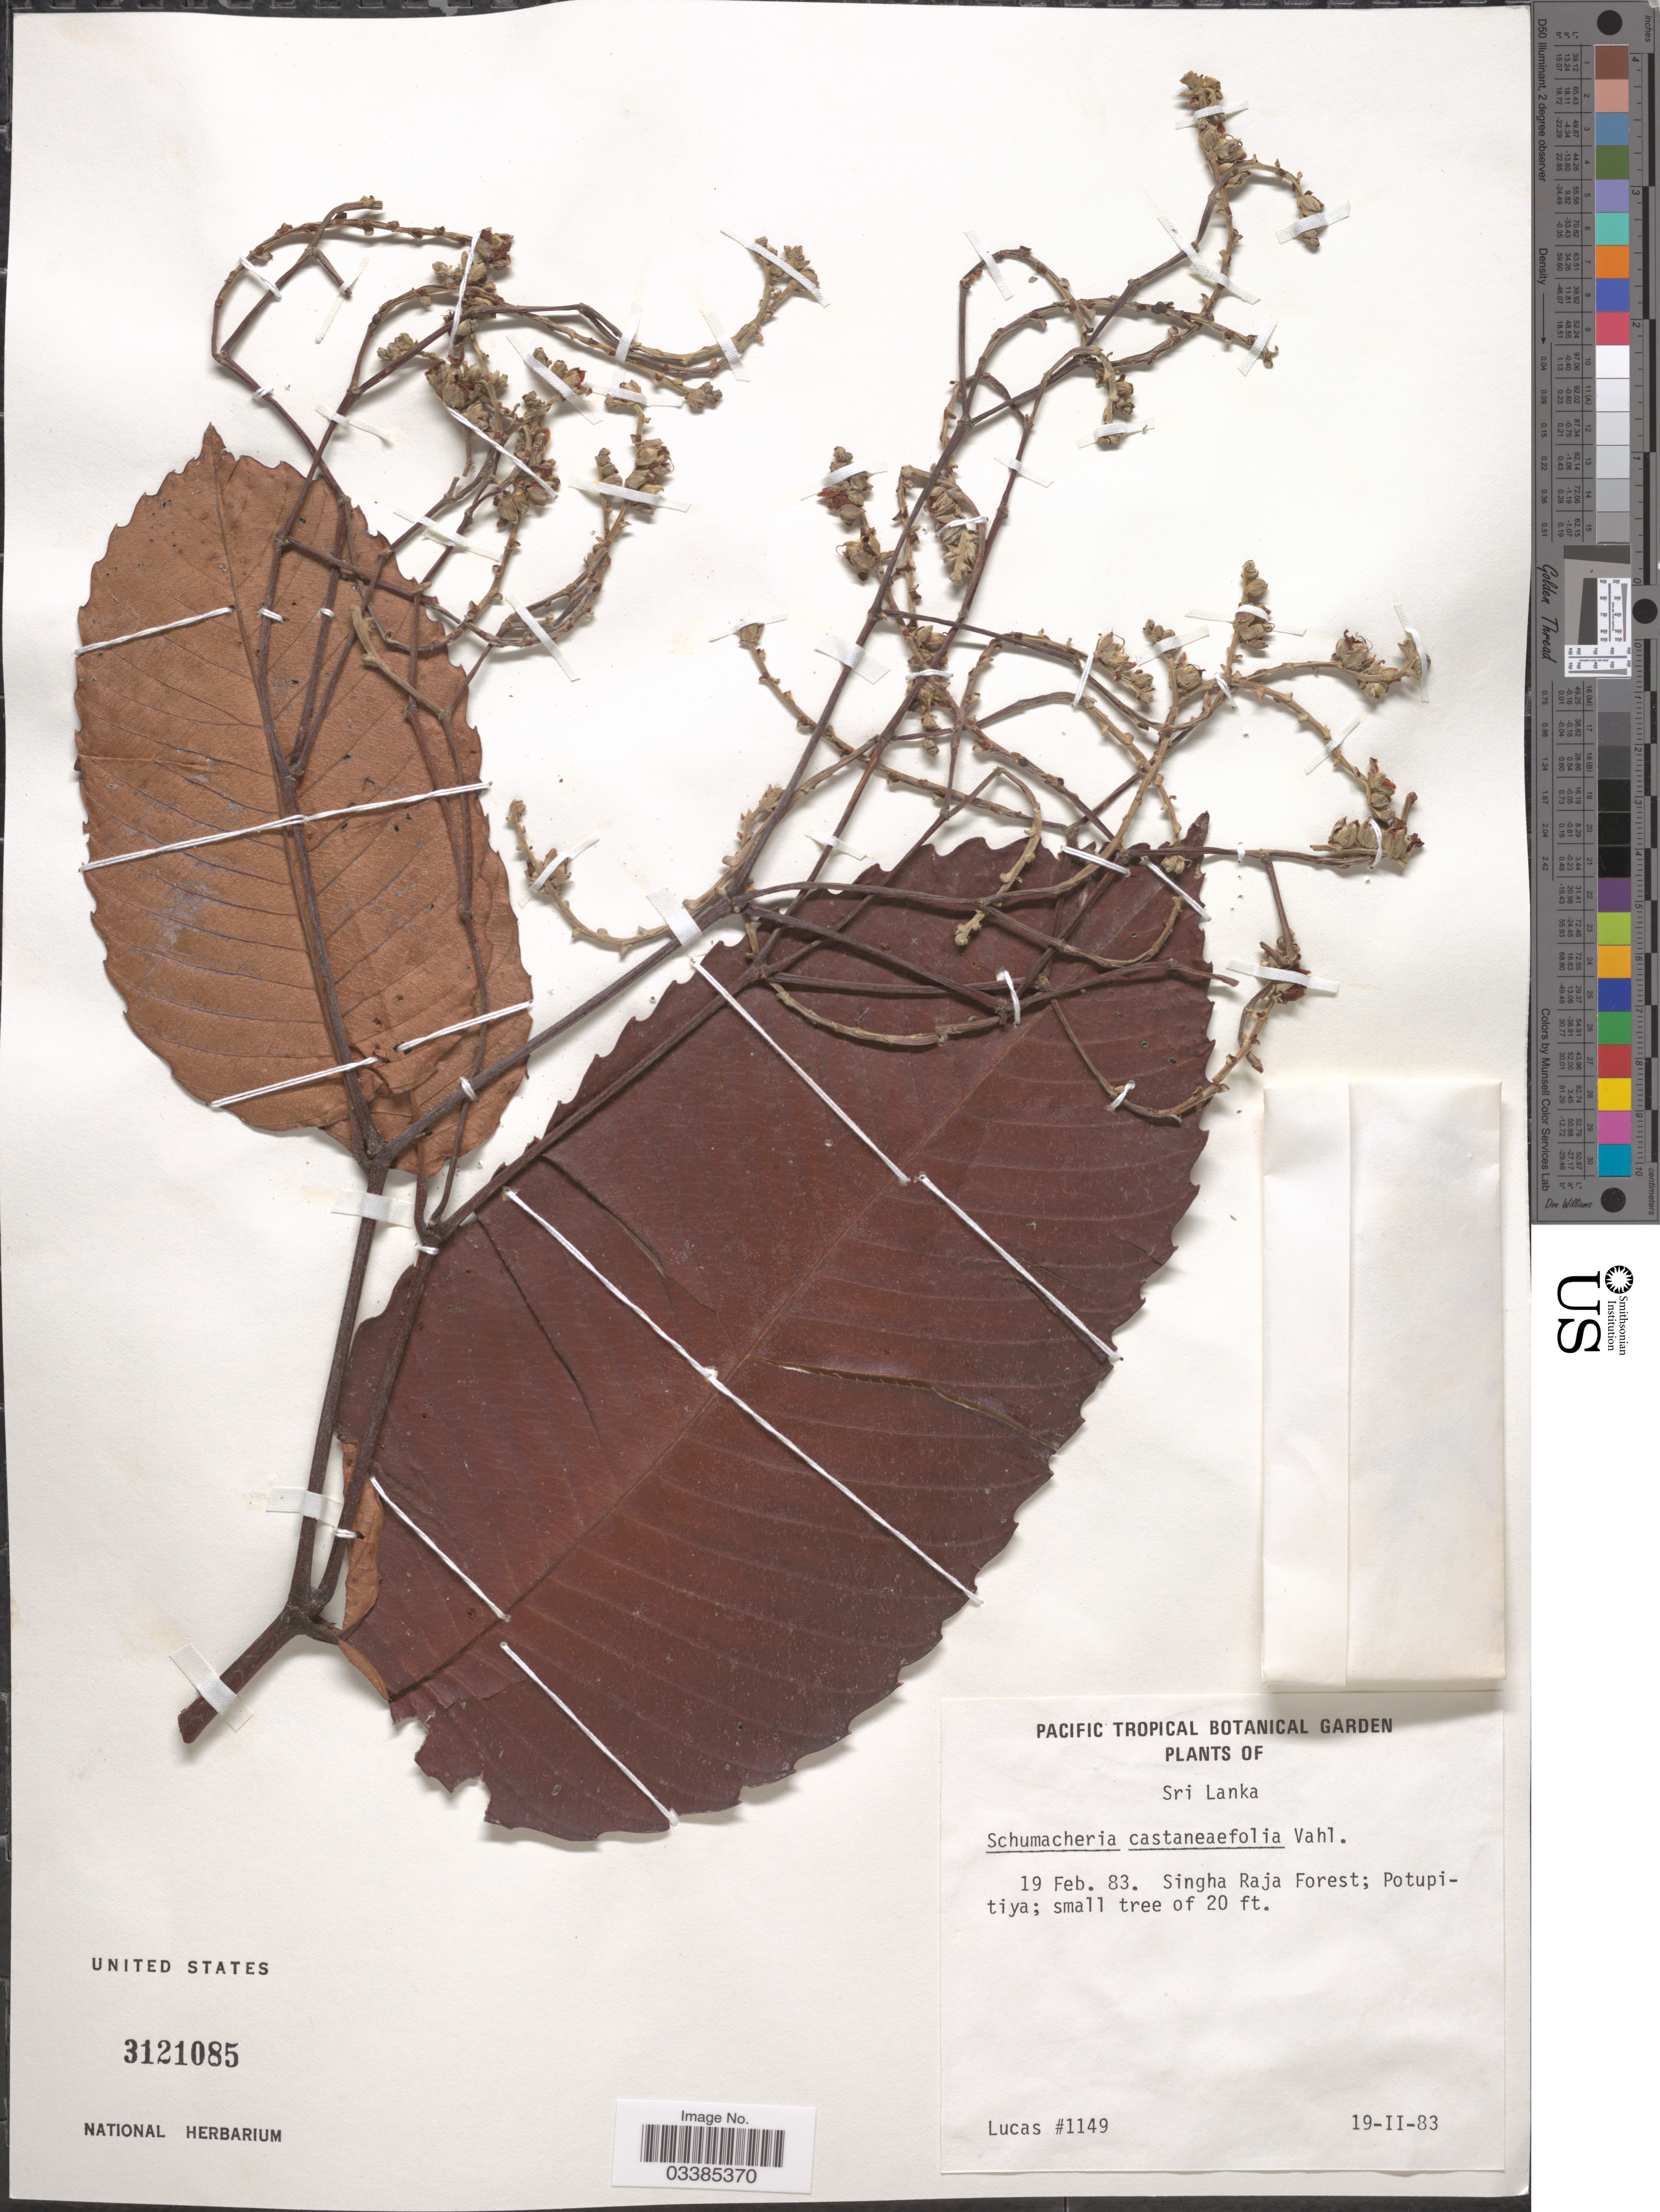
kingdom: Plantae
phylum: Tracheophyta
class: Magnoliopsida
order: Dilleniales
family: Dilleniaceae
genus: Schumacheria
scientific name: Schumacheria castaneifolia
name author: Vahl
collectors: Lucas, --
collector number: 1149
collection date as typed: Transcribed d/m/y: 19/2/83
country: Sri Lanka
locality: Pacific Tropical Botanical Garden, Singha Raja Forest; Potupitiya.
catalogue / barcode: US 3121085